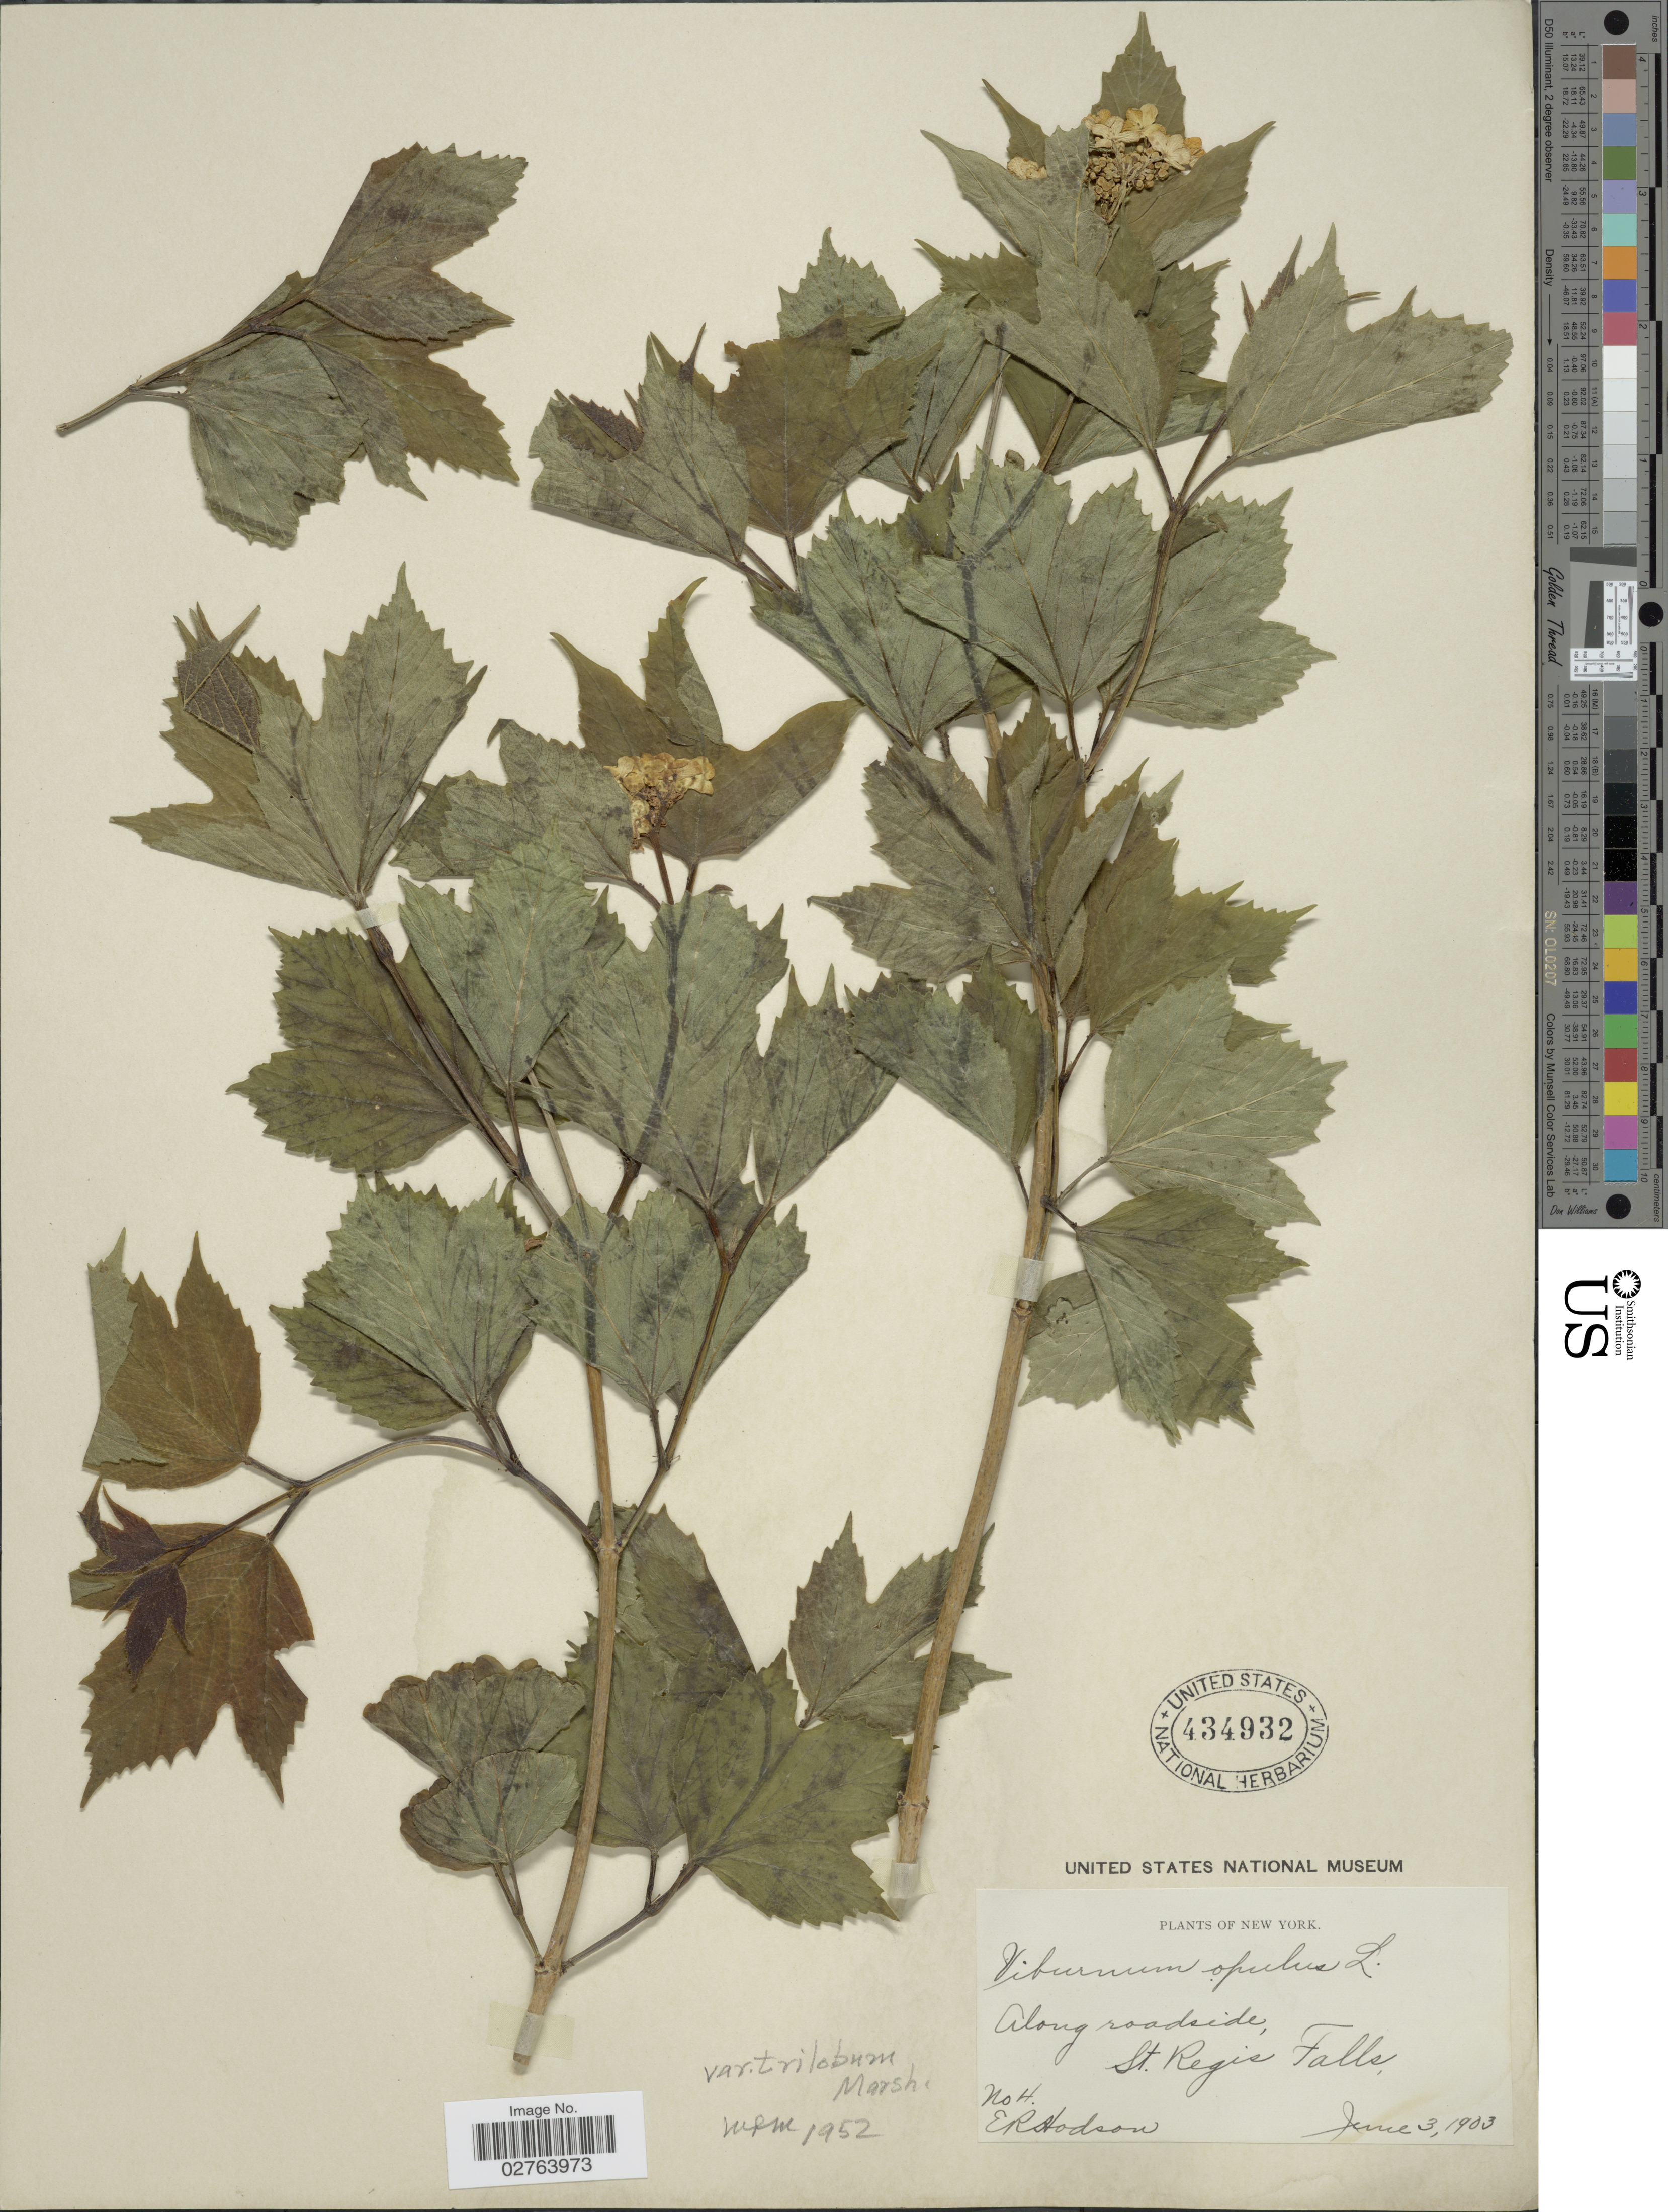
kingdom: Plantae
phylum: Tracheophyta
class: Magnoliopsida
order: Dipsacales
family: Viburnaceae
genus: Viburnum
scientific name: Viburnum opulus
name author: L.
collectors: E. Hodson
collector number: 4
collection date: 1903-06-03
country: United States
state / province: New York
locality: Along roadside, St. Regis Falls.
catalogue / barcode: US 434932